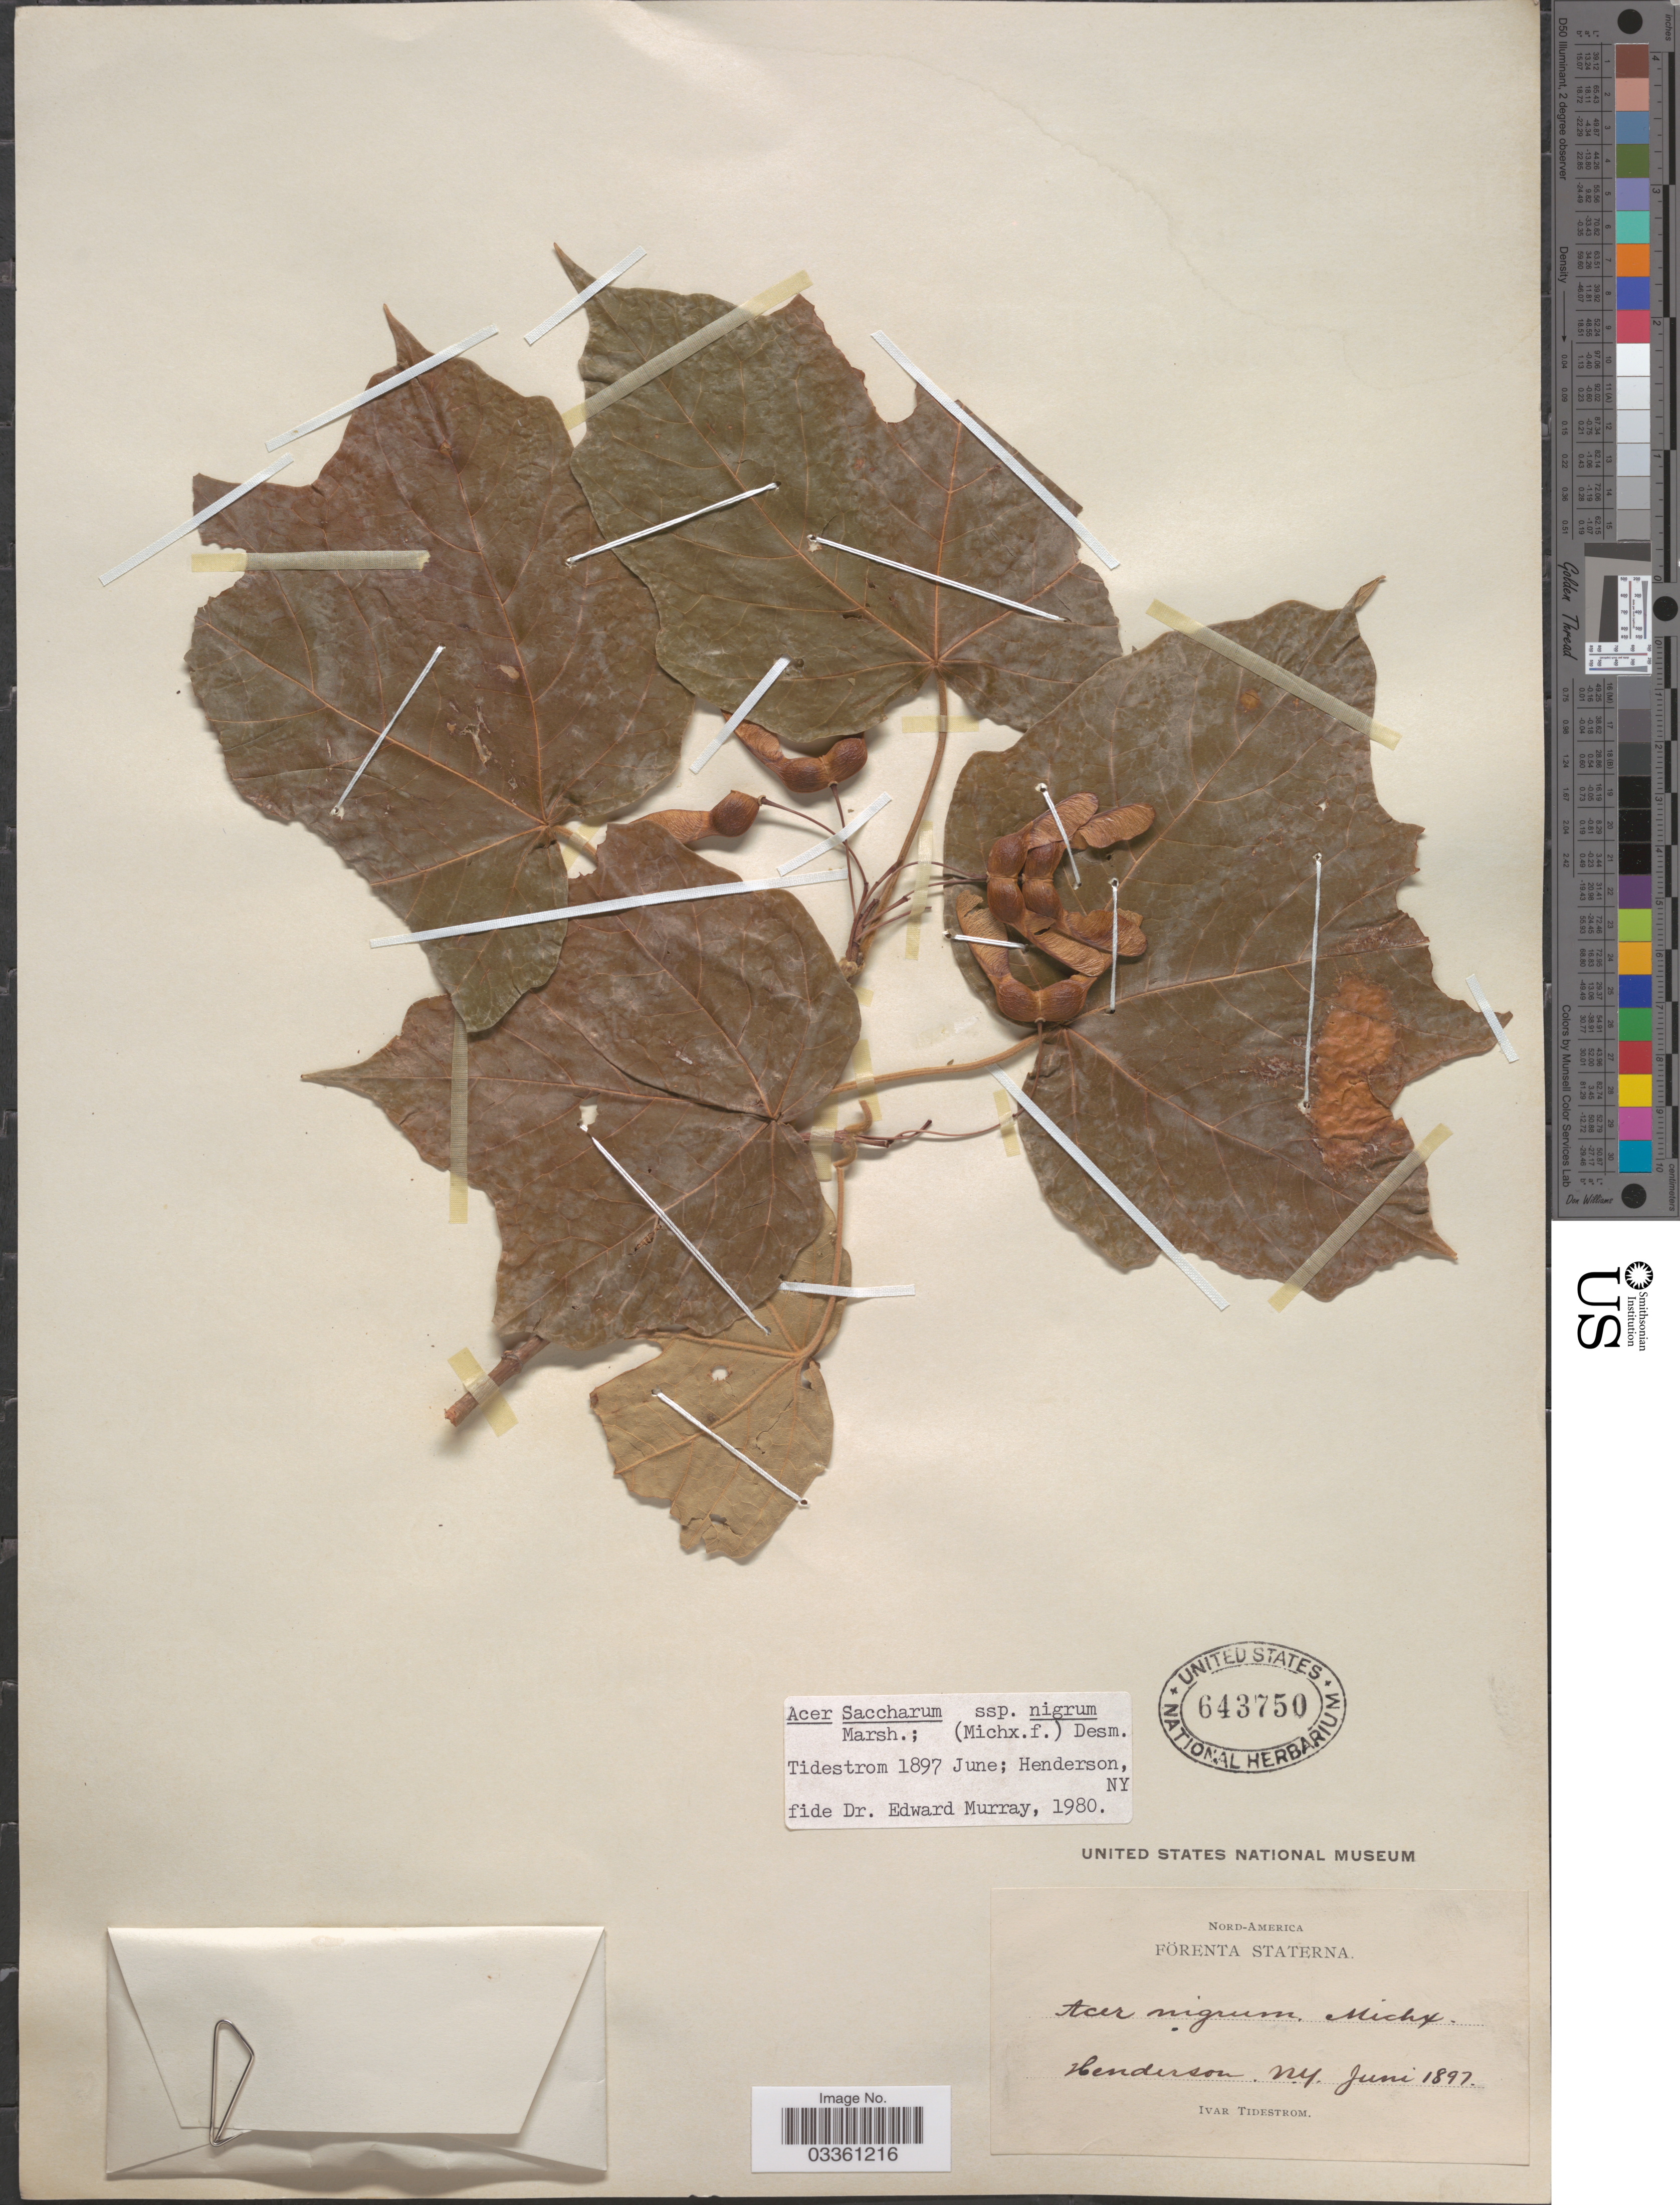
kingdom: Plantae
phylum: Tracheophyta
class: Magnoliopsida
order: Sapindales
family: Sapindaceae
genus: Acer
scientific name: Acer saccharum subsp. nigrum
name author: (F. Michx.) Desmarais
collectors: I. F. Tidestrom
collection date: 1897-06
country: United States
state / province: New York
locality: Henderson.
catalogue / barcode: US 643750